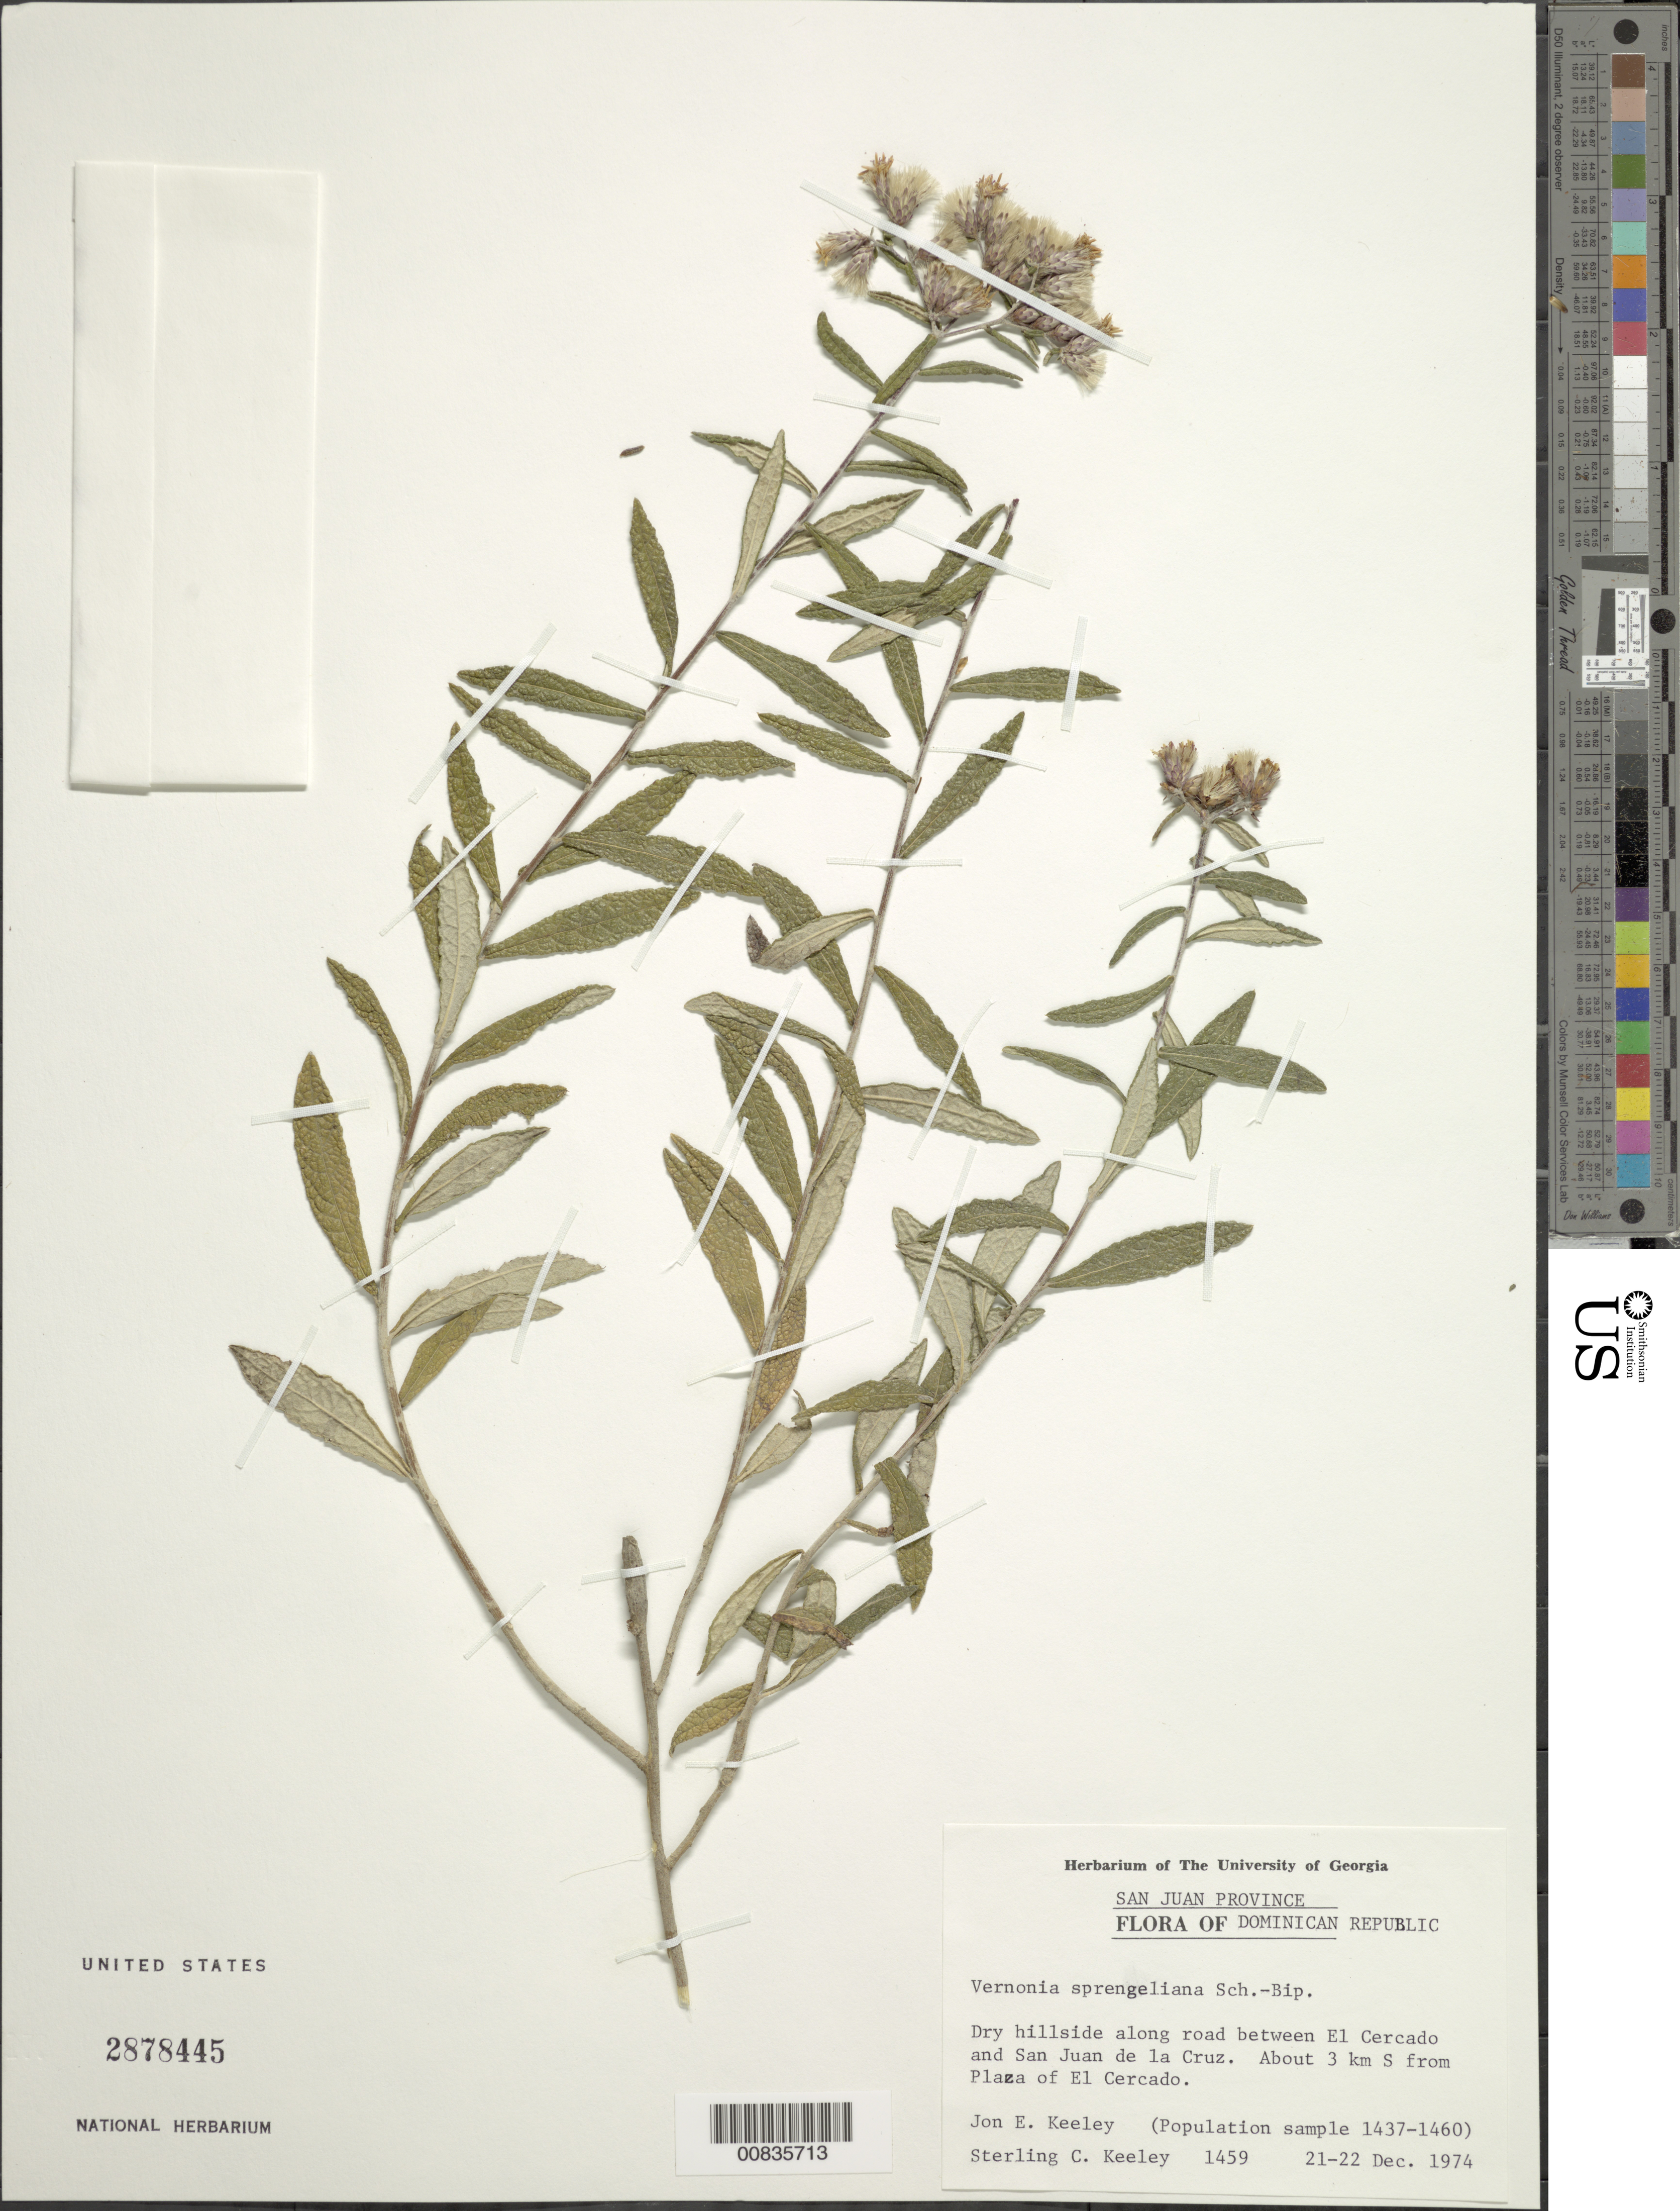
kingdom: Plantae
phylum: Tracheophyta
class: Magnoliopsida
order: Asterales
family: Asteraceae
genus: Lepidaploa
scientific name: Lepidaploa sprengeliana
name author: (Sch. Bip.) H. Rob.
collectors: S. C. Keeley & J. E. Keeley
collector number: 1459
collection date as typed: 21 Dec 1974 to 22 Dec 1974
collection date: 1974-12-21/1974-12-22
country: Dominican Republic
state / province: San Juan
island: Hispaniola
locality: Along road between El Cercado and San Juan de la Cruz, about 3 km S from Plaza of El Cercado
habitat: Dry hillside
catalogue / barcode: US 2878445